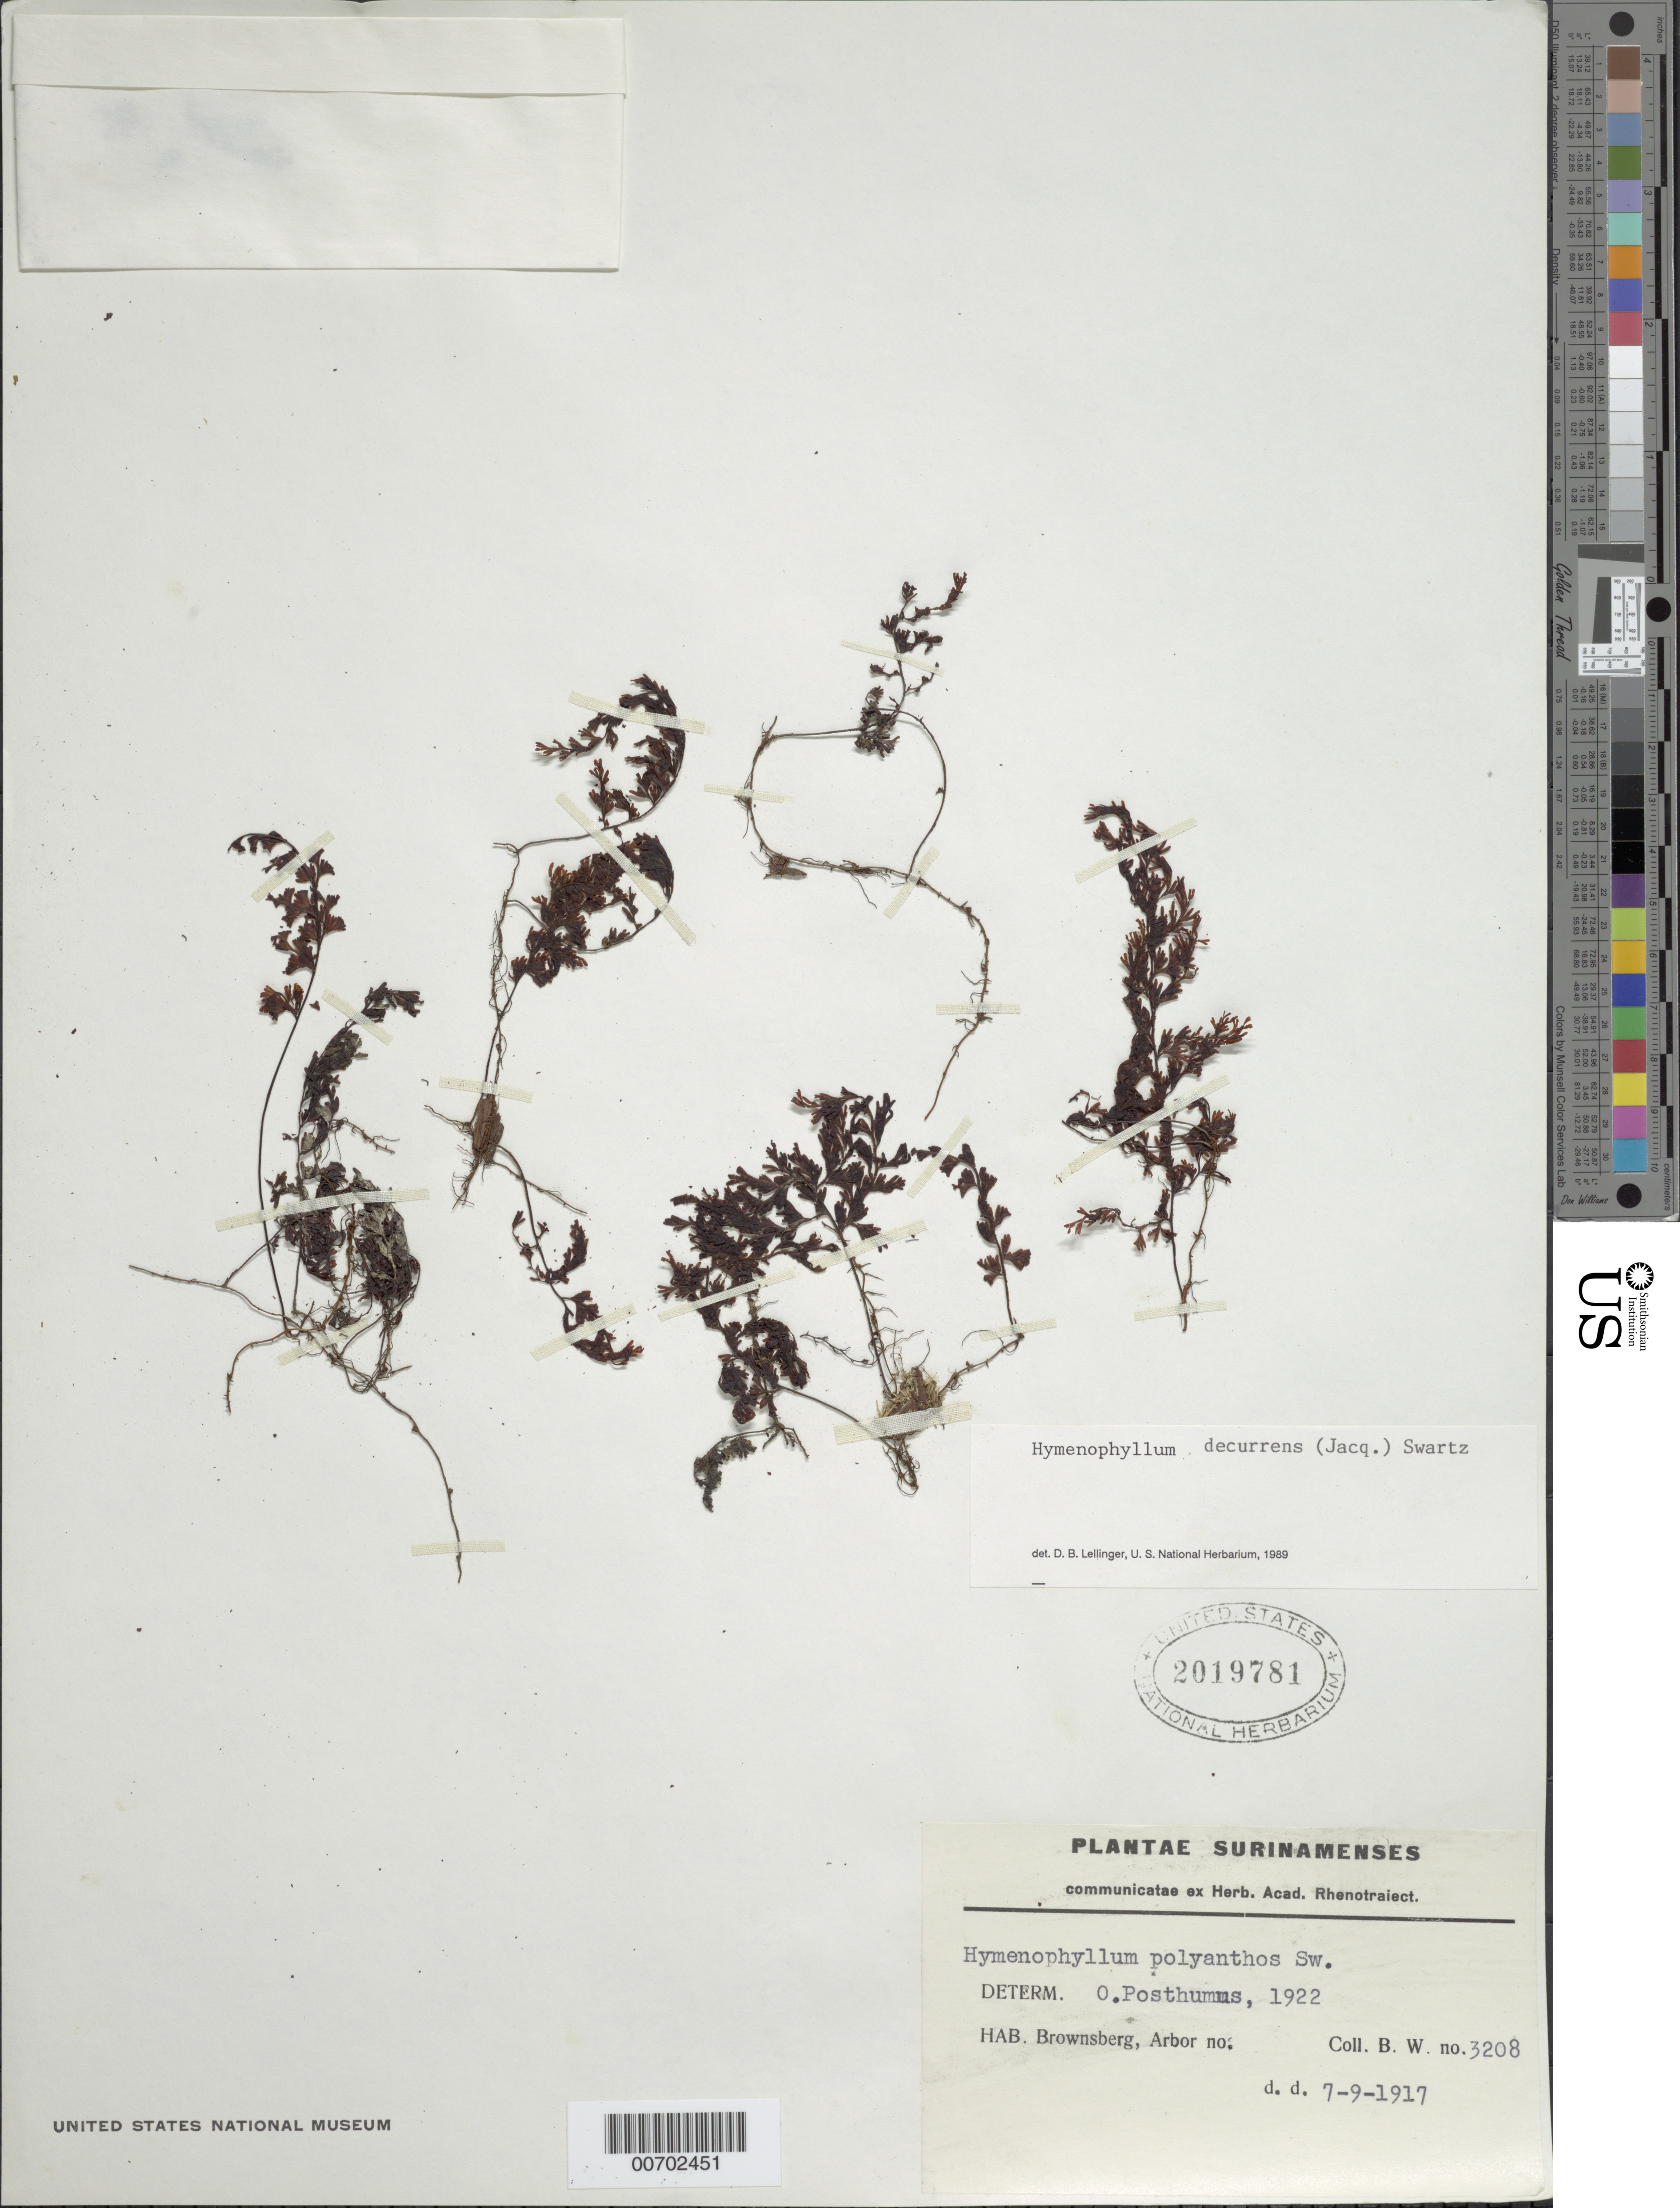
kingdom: Plantae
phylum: Tracheophyta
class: Polypodiopsida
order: Hymenophyllales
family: Hymenophyllaceae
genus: Hymenophyllum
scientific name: Hymenophyllum decurrens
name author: (Jacq.) Sw.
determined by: Lellinger, David B., (BOT), Smithsonian Institution - National Museum of Natural History (UNITED STATES)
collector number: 3208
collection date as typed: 7-Sep-17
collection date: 1917-09-07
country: Suriname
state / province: Brokopondo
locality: Brownsberg, Forest Reserve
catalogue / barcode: US 2019781